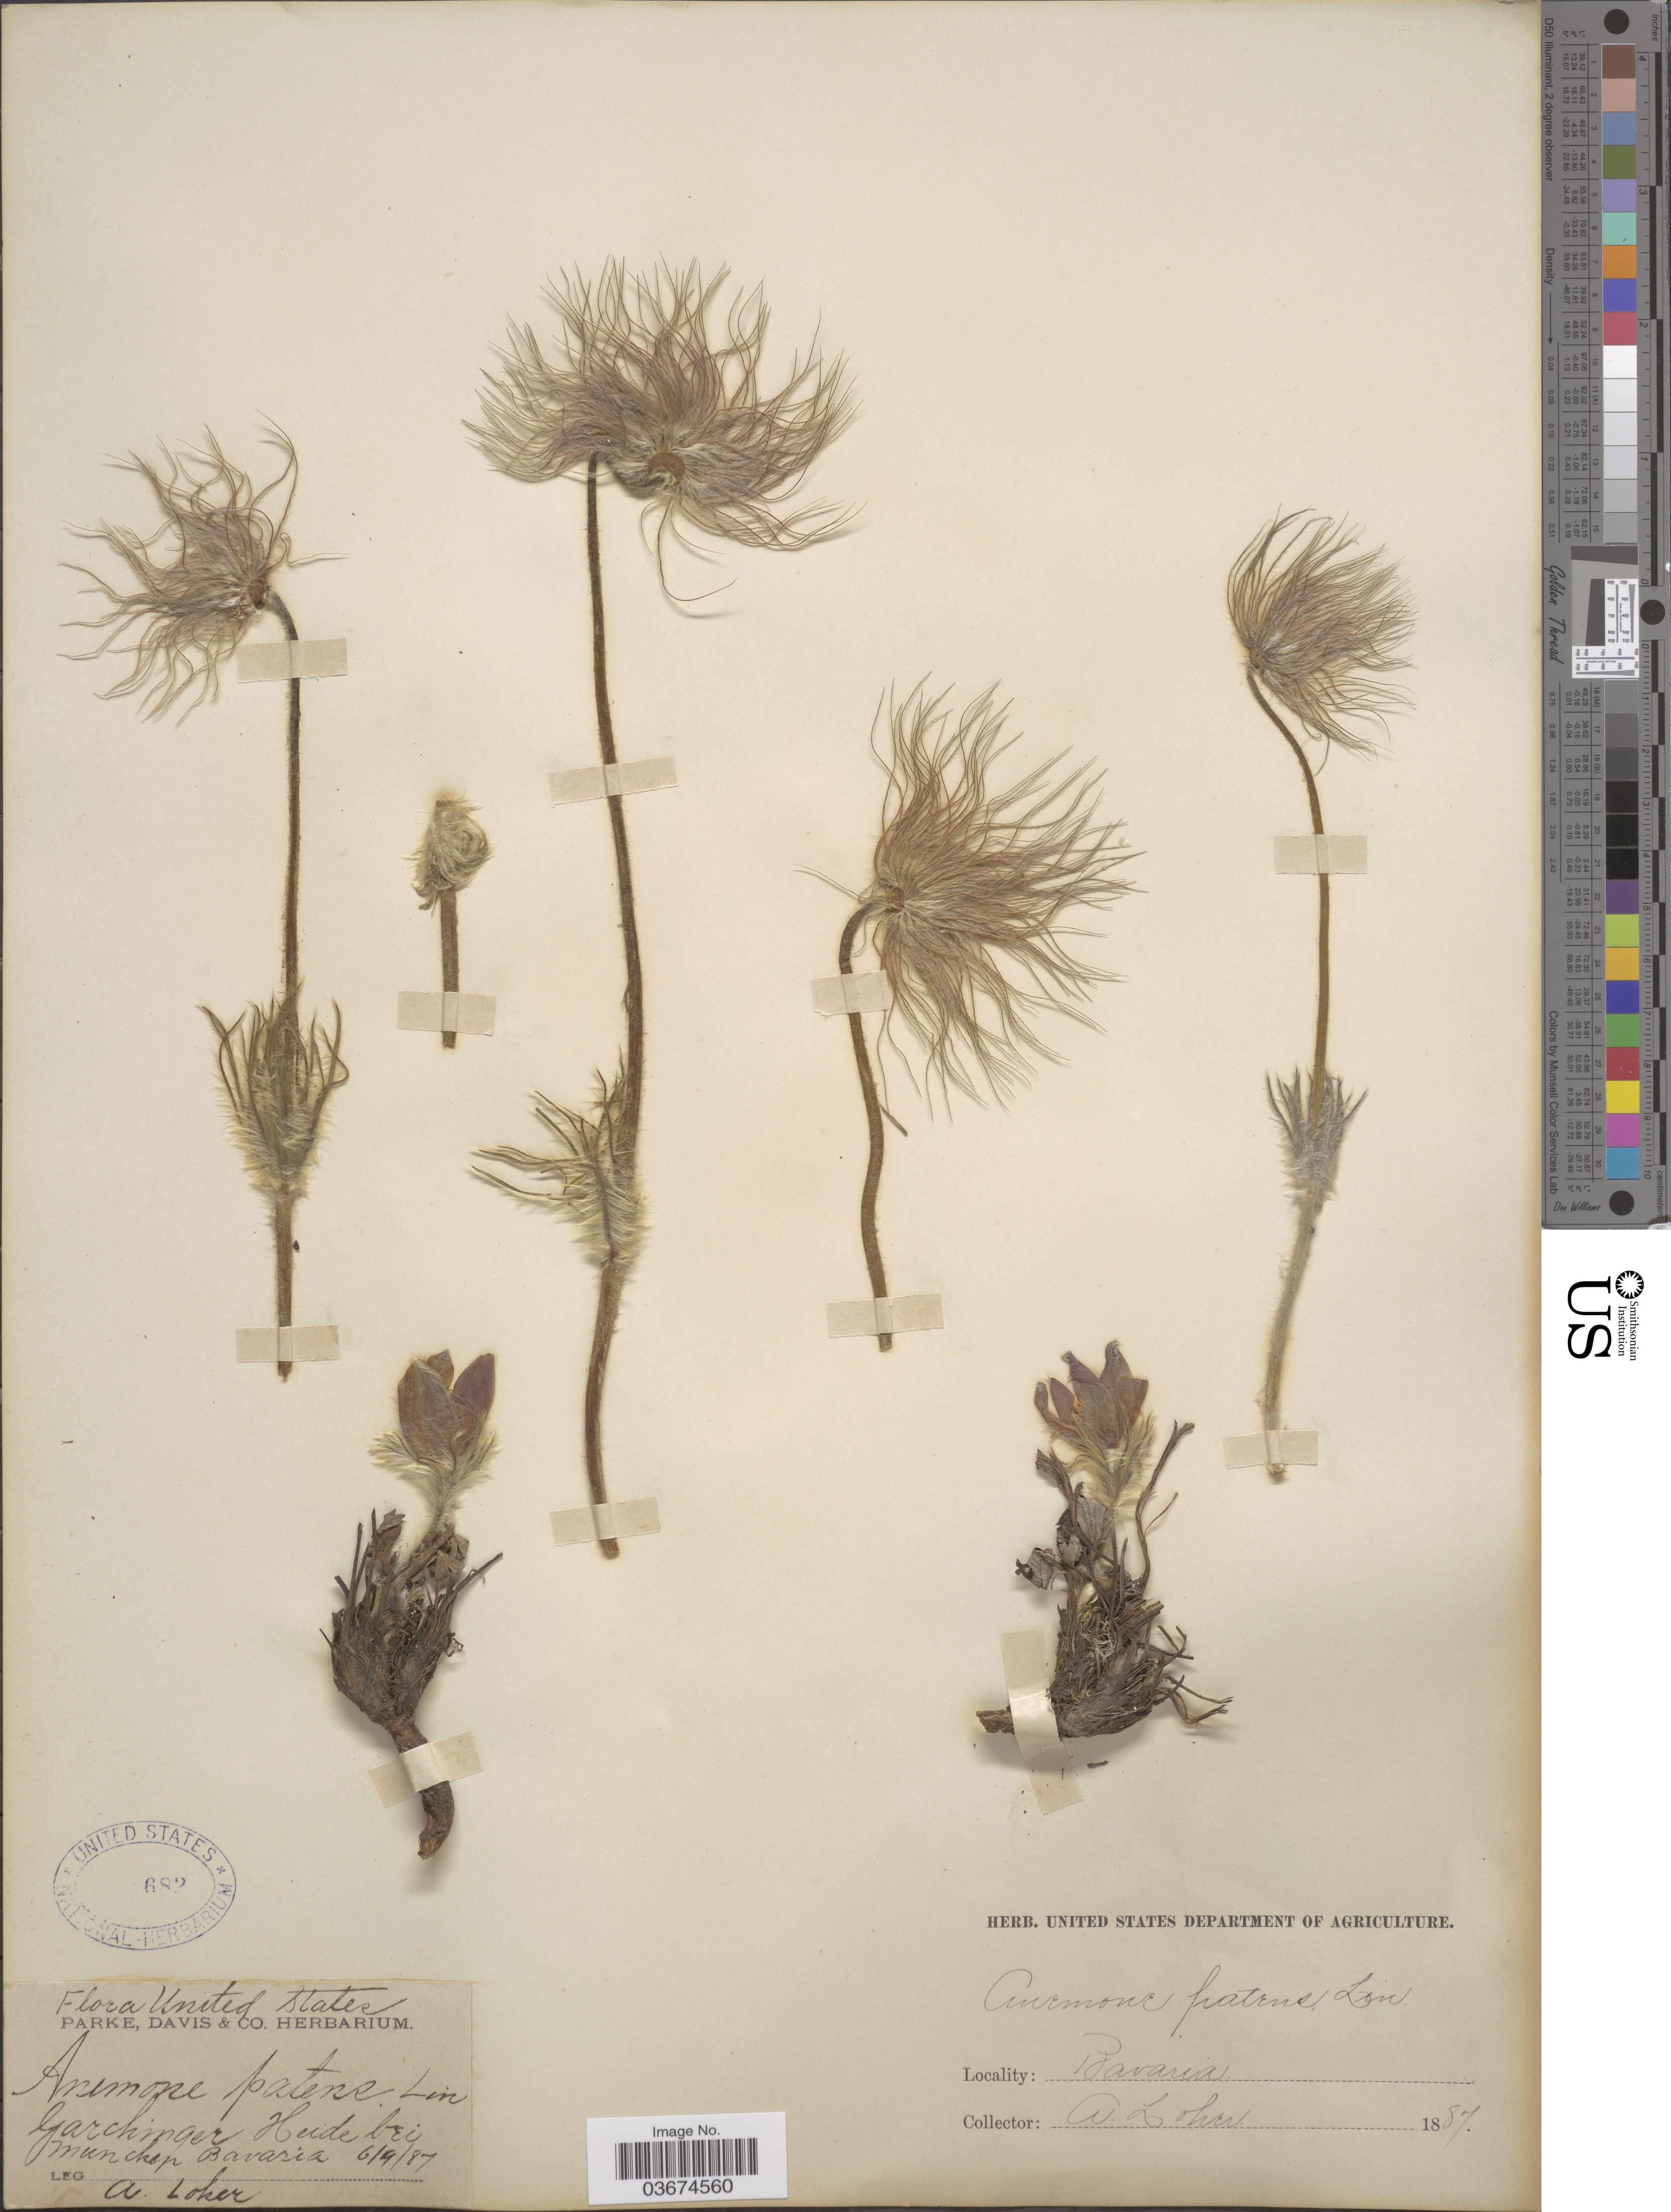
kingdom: Plantae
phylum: Tracheophyta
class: Magnoliopsida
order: Ranunculales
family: Ranunculaceae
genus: Pulsatilla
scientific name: Pulsatilla patens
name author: (L.) Mill.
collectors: A. Loher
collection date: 1887-09-06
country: Germany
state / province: Bayern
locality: Garchinger Heide bei munchen Bavaria.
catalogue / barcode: US 682